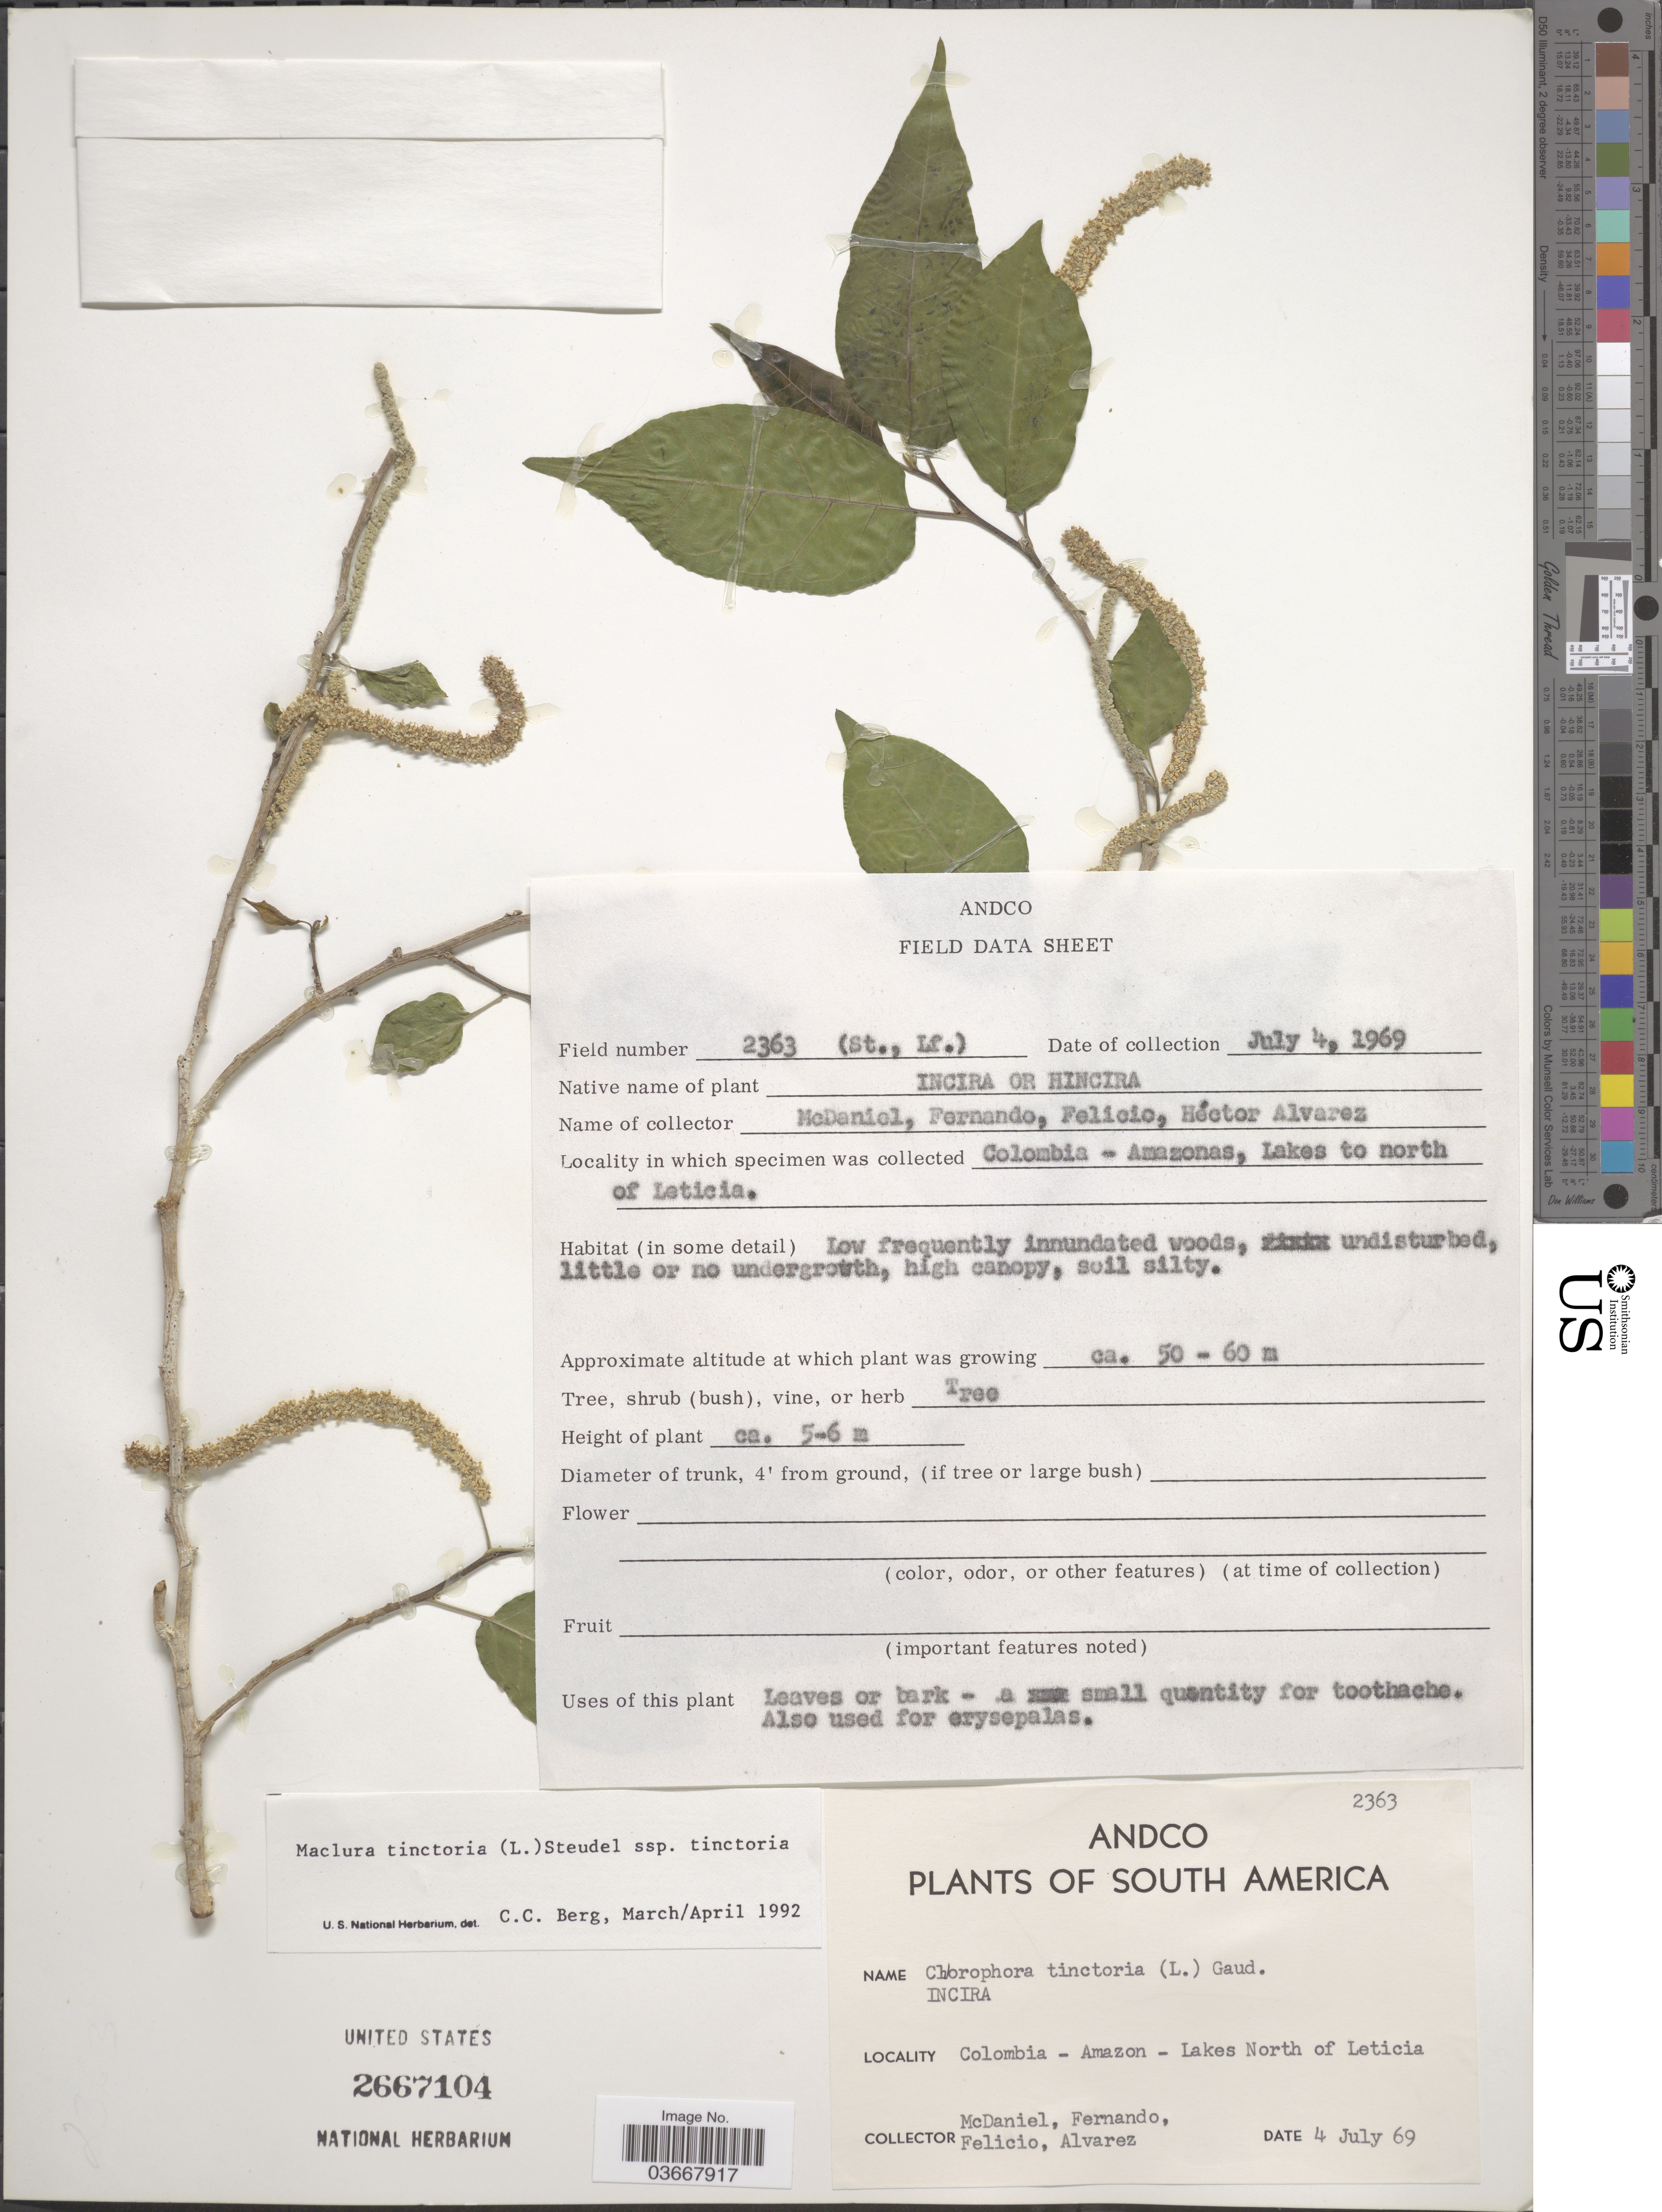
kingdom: Plantae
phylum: Tracheophyta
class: Magnoliopsida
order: Rosales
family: Moraceae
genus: Maclura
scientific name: Maclura tinctoria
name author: (L.) D. Don ex Steud.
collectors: -- McDaniel, -- Fernando, -- Felicio & H. Alvarez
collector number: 2363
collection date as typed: Transcribed d/m/y: 4/7/69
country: Colombia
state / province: Amazônas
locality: Lakes to north of Leticia.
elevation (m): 50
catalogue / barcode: US 2667104